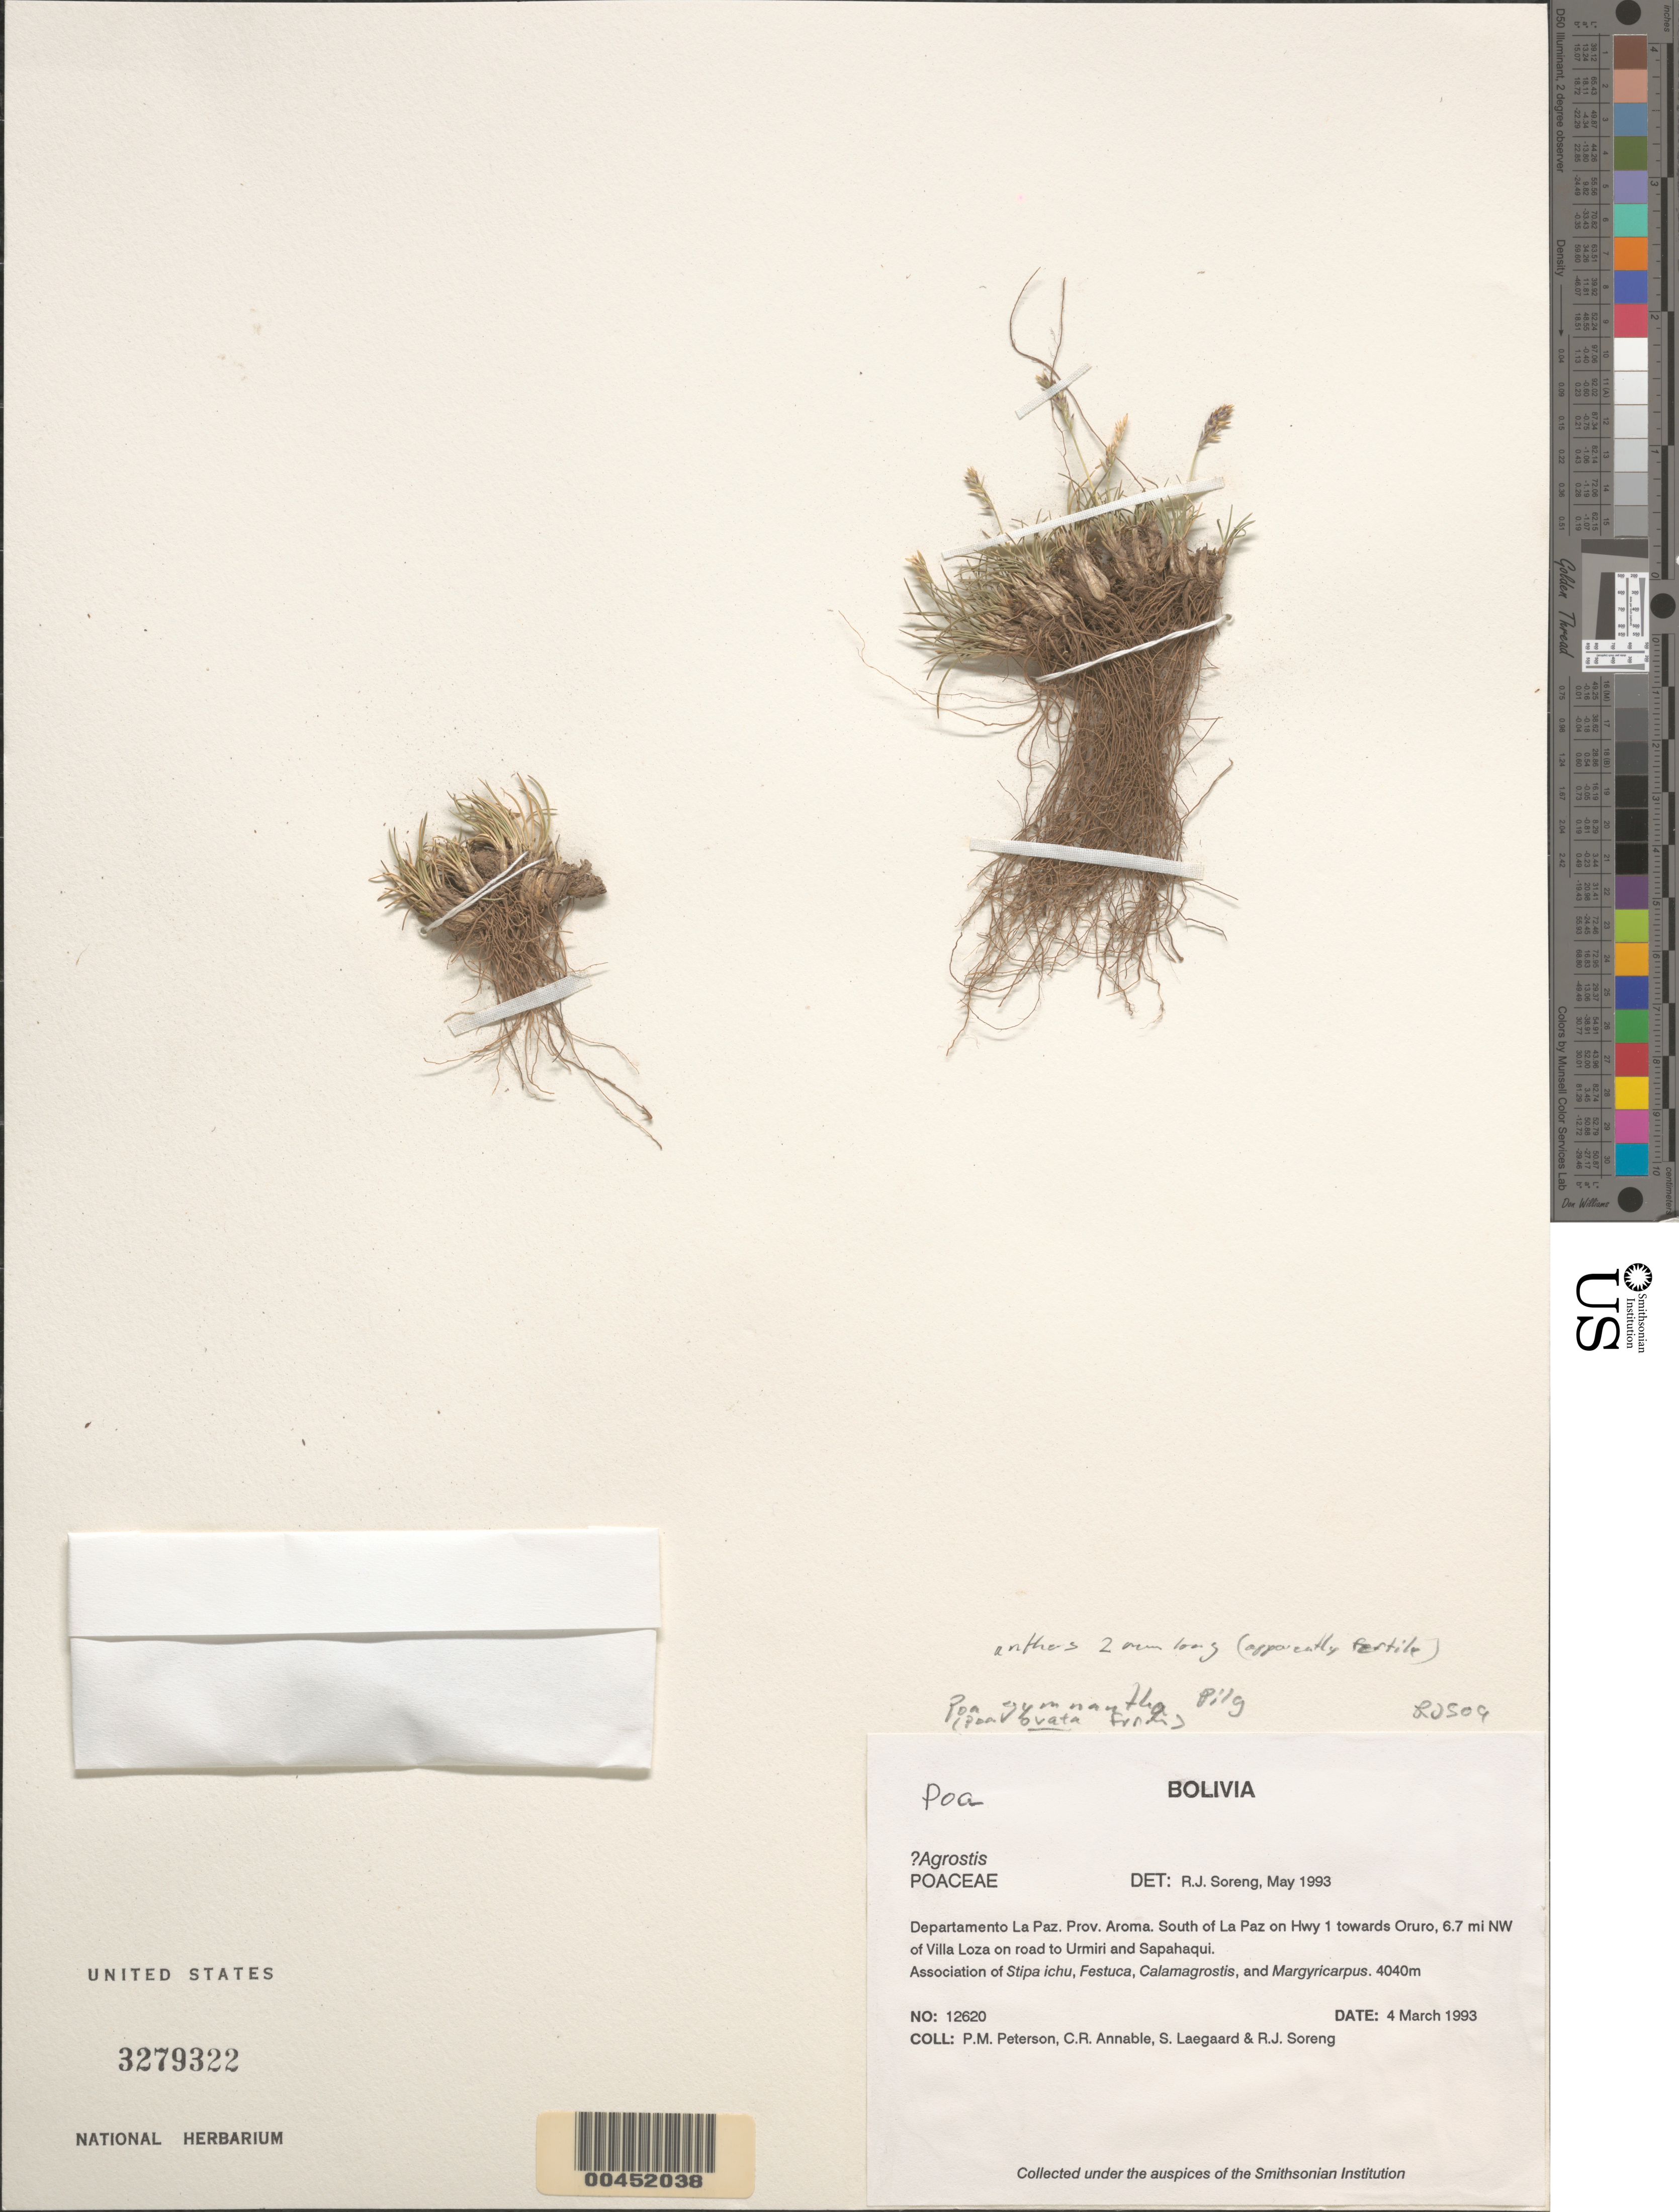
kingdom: Plantae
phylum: Tracheophyta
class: Liliopsida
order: Poales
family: Poaceae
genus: Poa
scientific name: Poa gymnantha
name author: Pilg.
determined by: Soreng, Robert J., Research Associate (BOT), Smithsonian Institution - National Museum of Natural History (UNITED STATES)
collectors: P. M. Peterson, C. R. Annable, S. Lægaard & R. J. Soreng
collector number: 12620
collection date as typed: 04 Mar 1993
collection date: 1993-03-04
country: Bolivia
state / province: La Paz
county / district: Aroma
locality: South of La Paz on Hwy 1 towards Oruro, 6.7 mi NW of Villa Loza on road to Urmiri and Sapahaqui.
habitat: Association of Stipa ichu, Festuca, Calamagrostis, and Margyricarpus.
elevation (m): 4040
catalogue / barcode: US 3279322